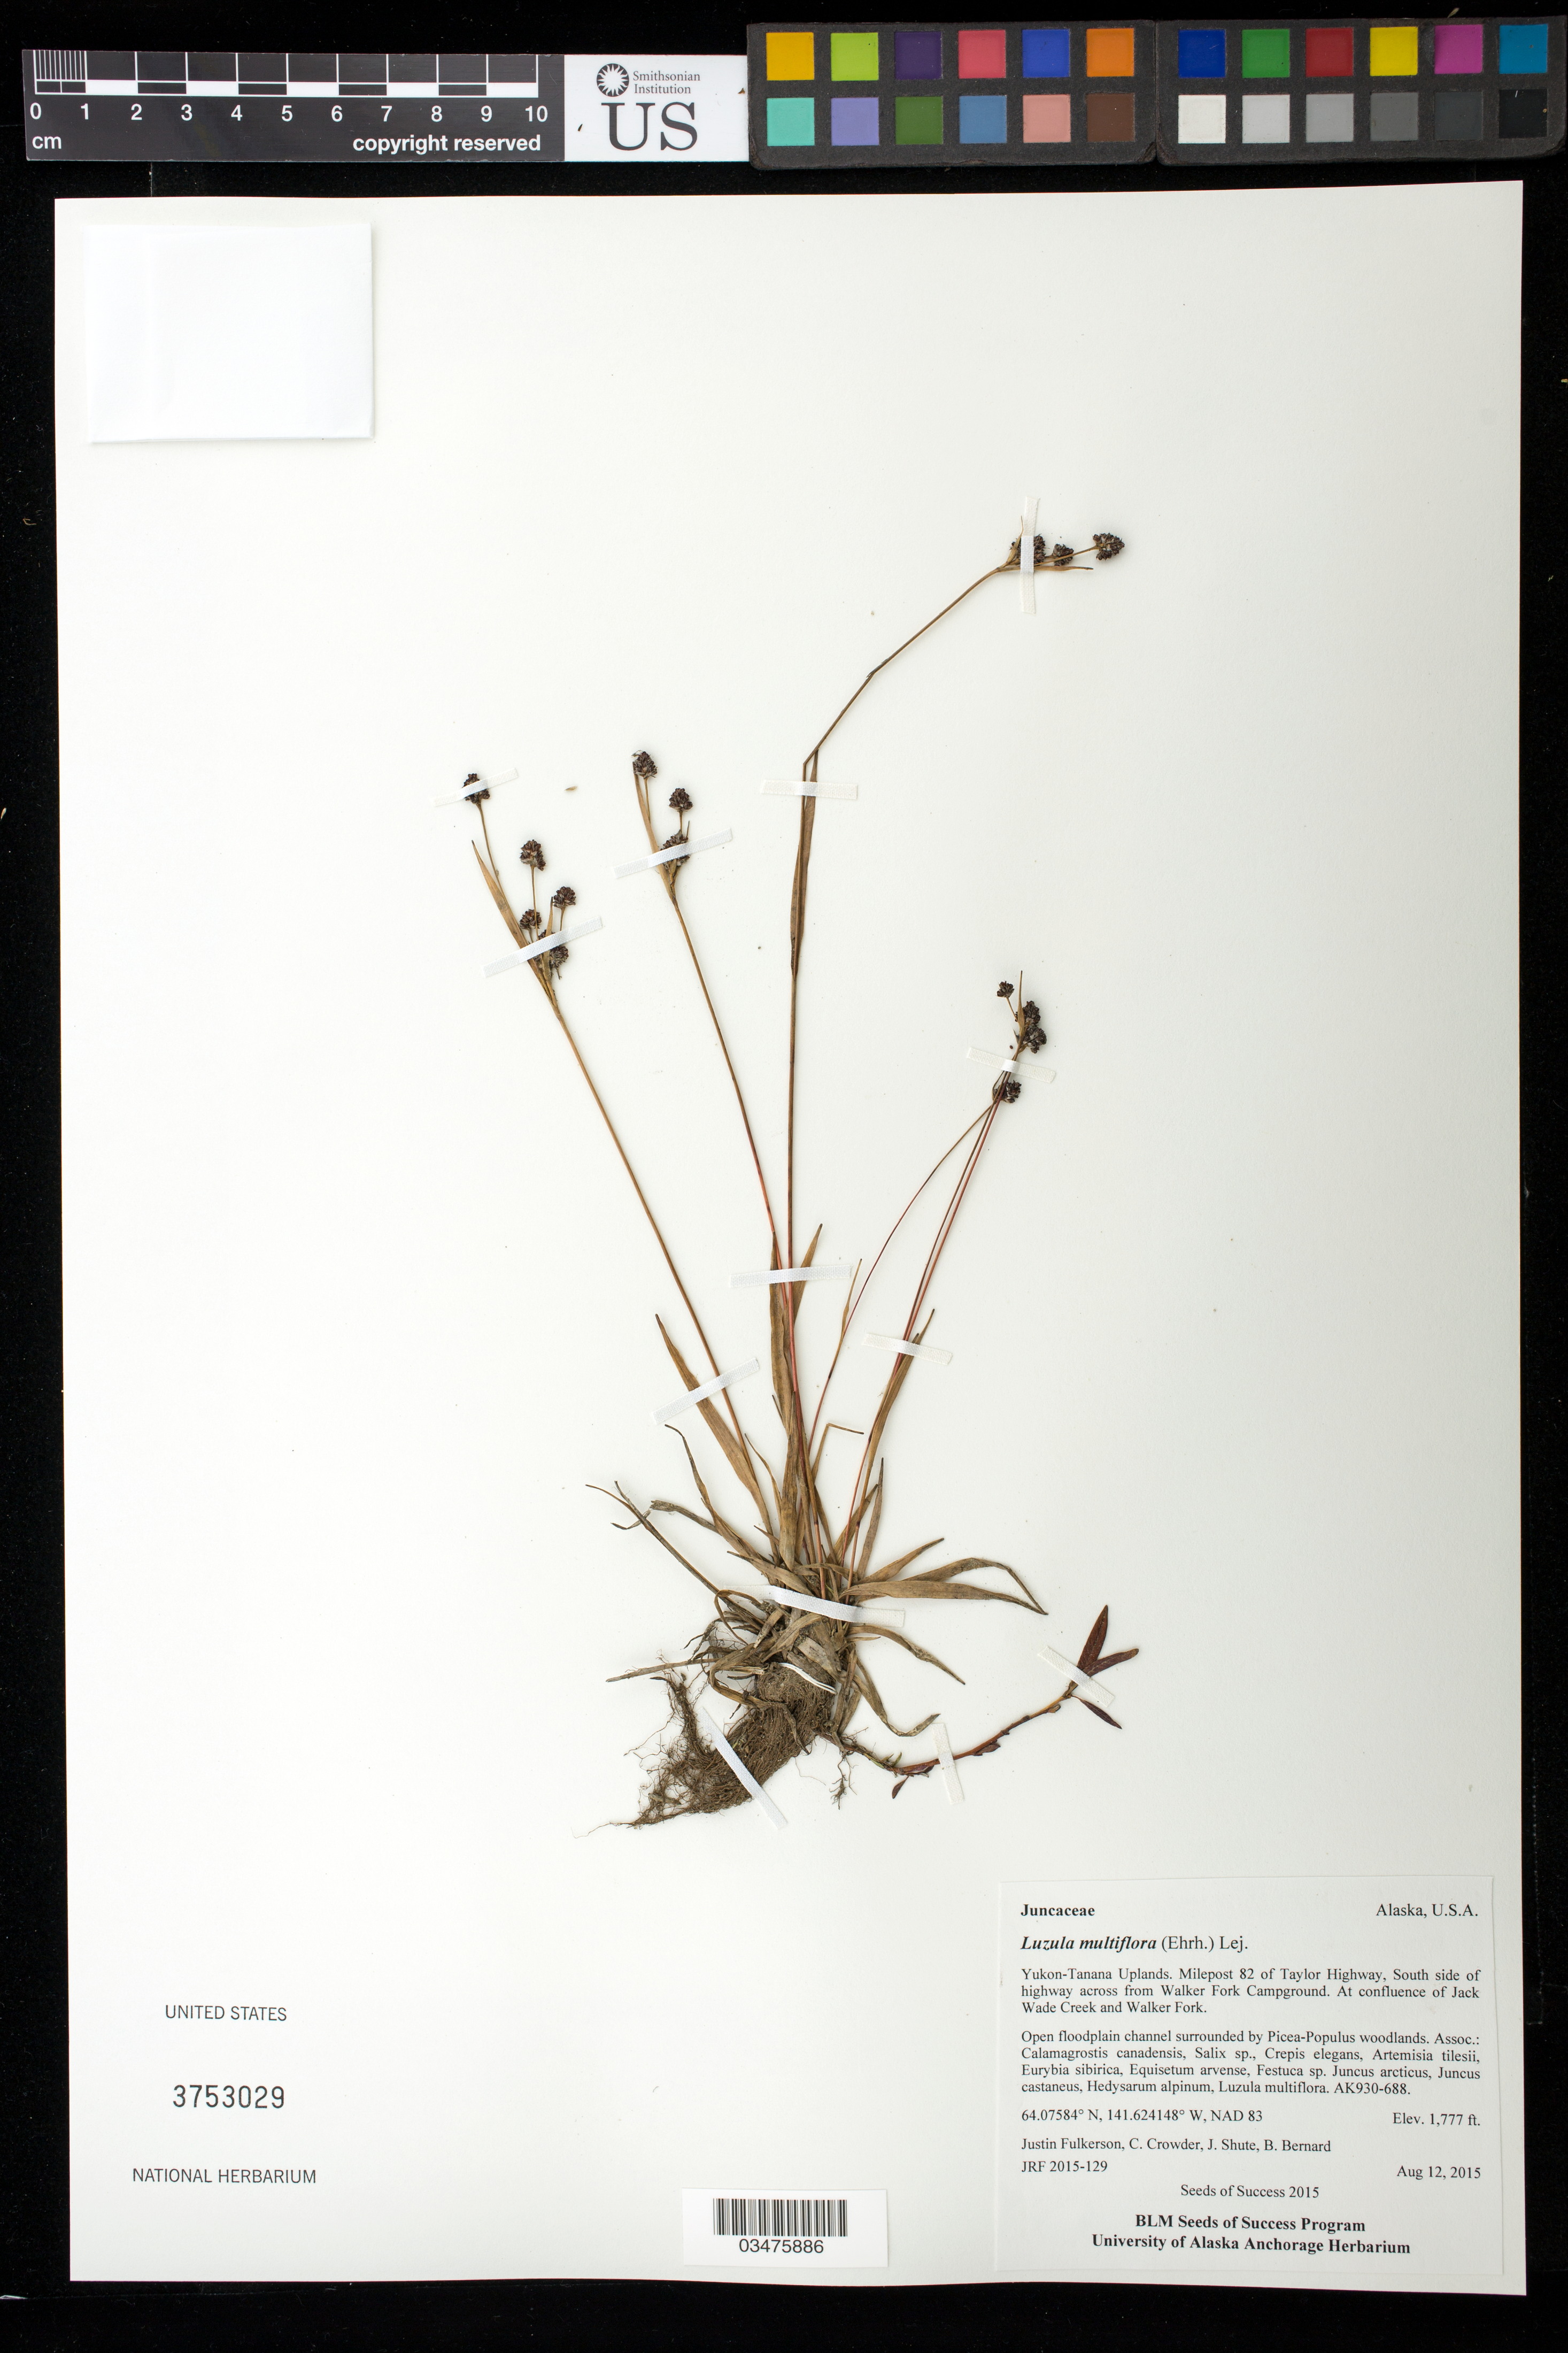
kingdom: Plantae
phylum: Tracheophyta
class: Liliopsida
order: Poales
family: Juncaceae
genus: Luzula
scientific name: Luzula multiflora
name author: (Ehrh.) Lej.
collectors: J. Fulkerson, C. Crowder, J. Shute & B. Bernard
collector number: AK930-688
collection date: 2015-08-12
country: United States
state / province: Alaska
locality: Yukon-Tanana Uplands, Milepost 82 of the Taylor Hwy across from Walker Fork Campground.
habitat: Open floodplain channel surrounded by Picea-Populus woodlands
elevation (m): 542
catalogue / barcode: US 3753029